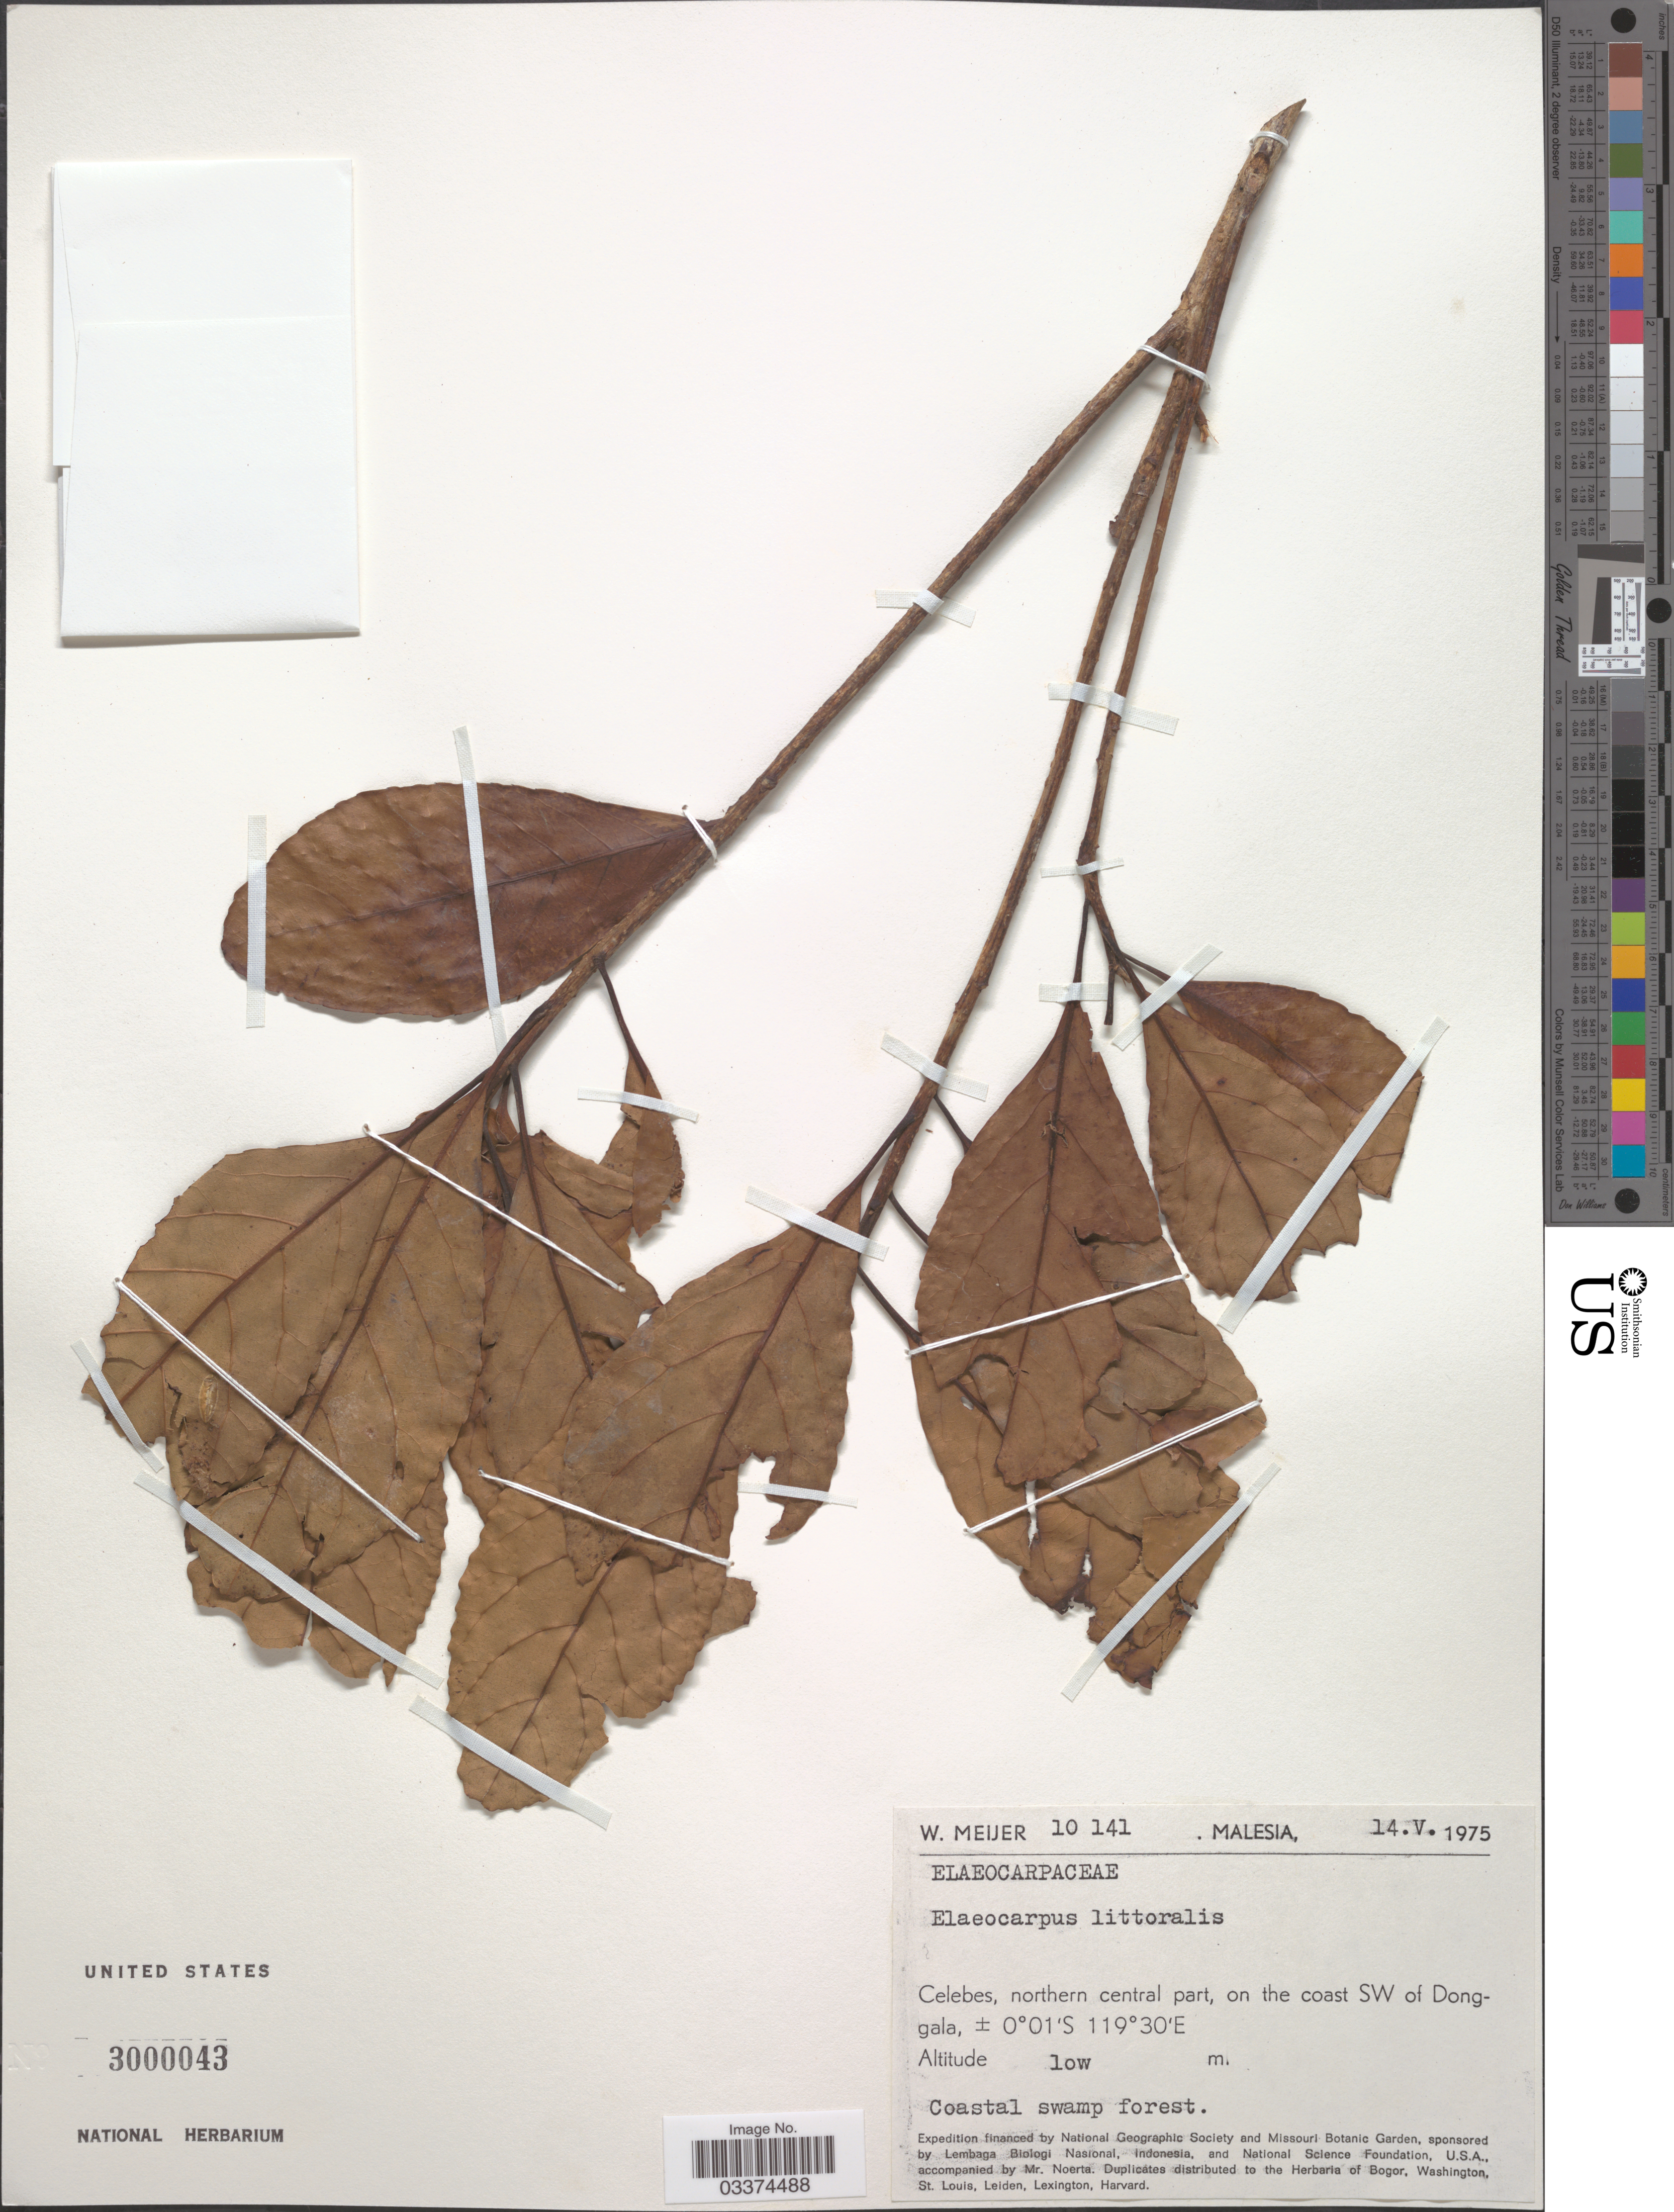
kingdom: Plantae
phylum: Tracheophyta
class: Magnoliopsida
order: Oxalidales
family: Elaeocarpaceae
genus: Elaeocarpus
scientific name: Elaeocarpus littoralis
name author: Teijsm. & Binn.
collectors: W. Meijer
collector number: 10141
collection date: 1975-05-14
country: Malaysia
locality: Malesia,Celebes, northern central part, on the coast SW of Dongala.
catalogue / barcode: US 3000043